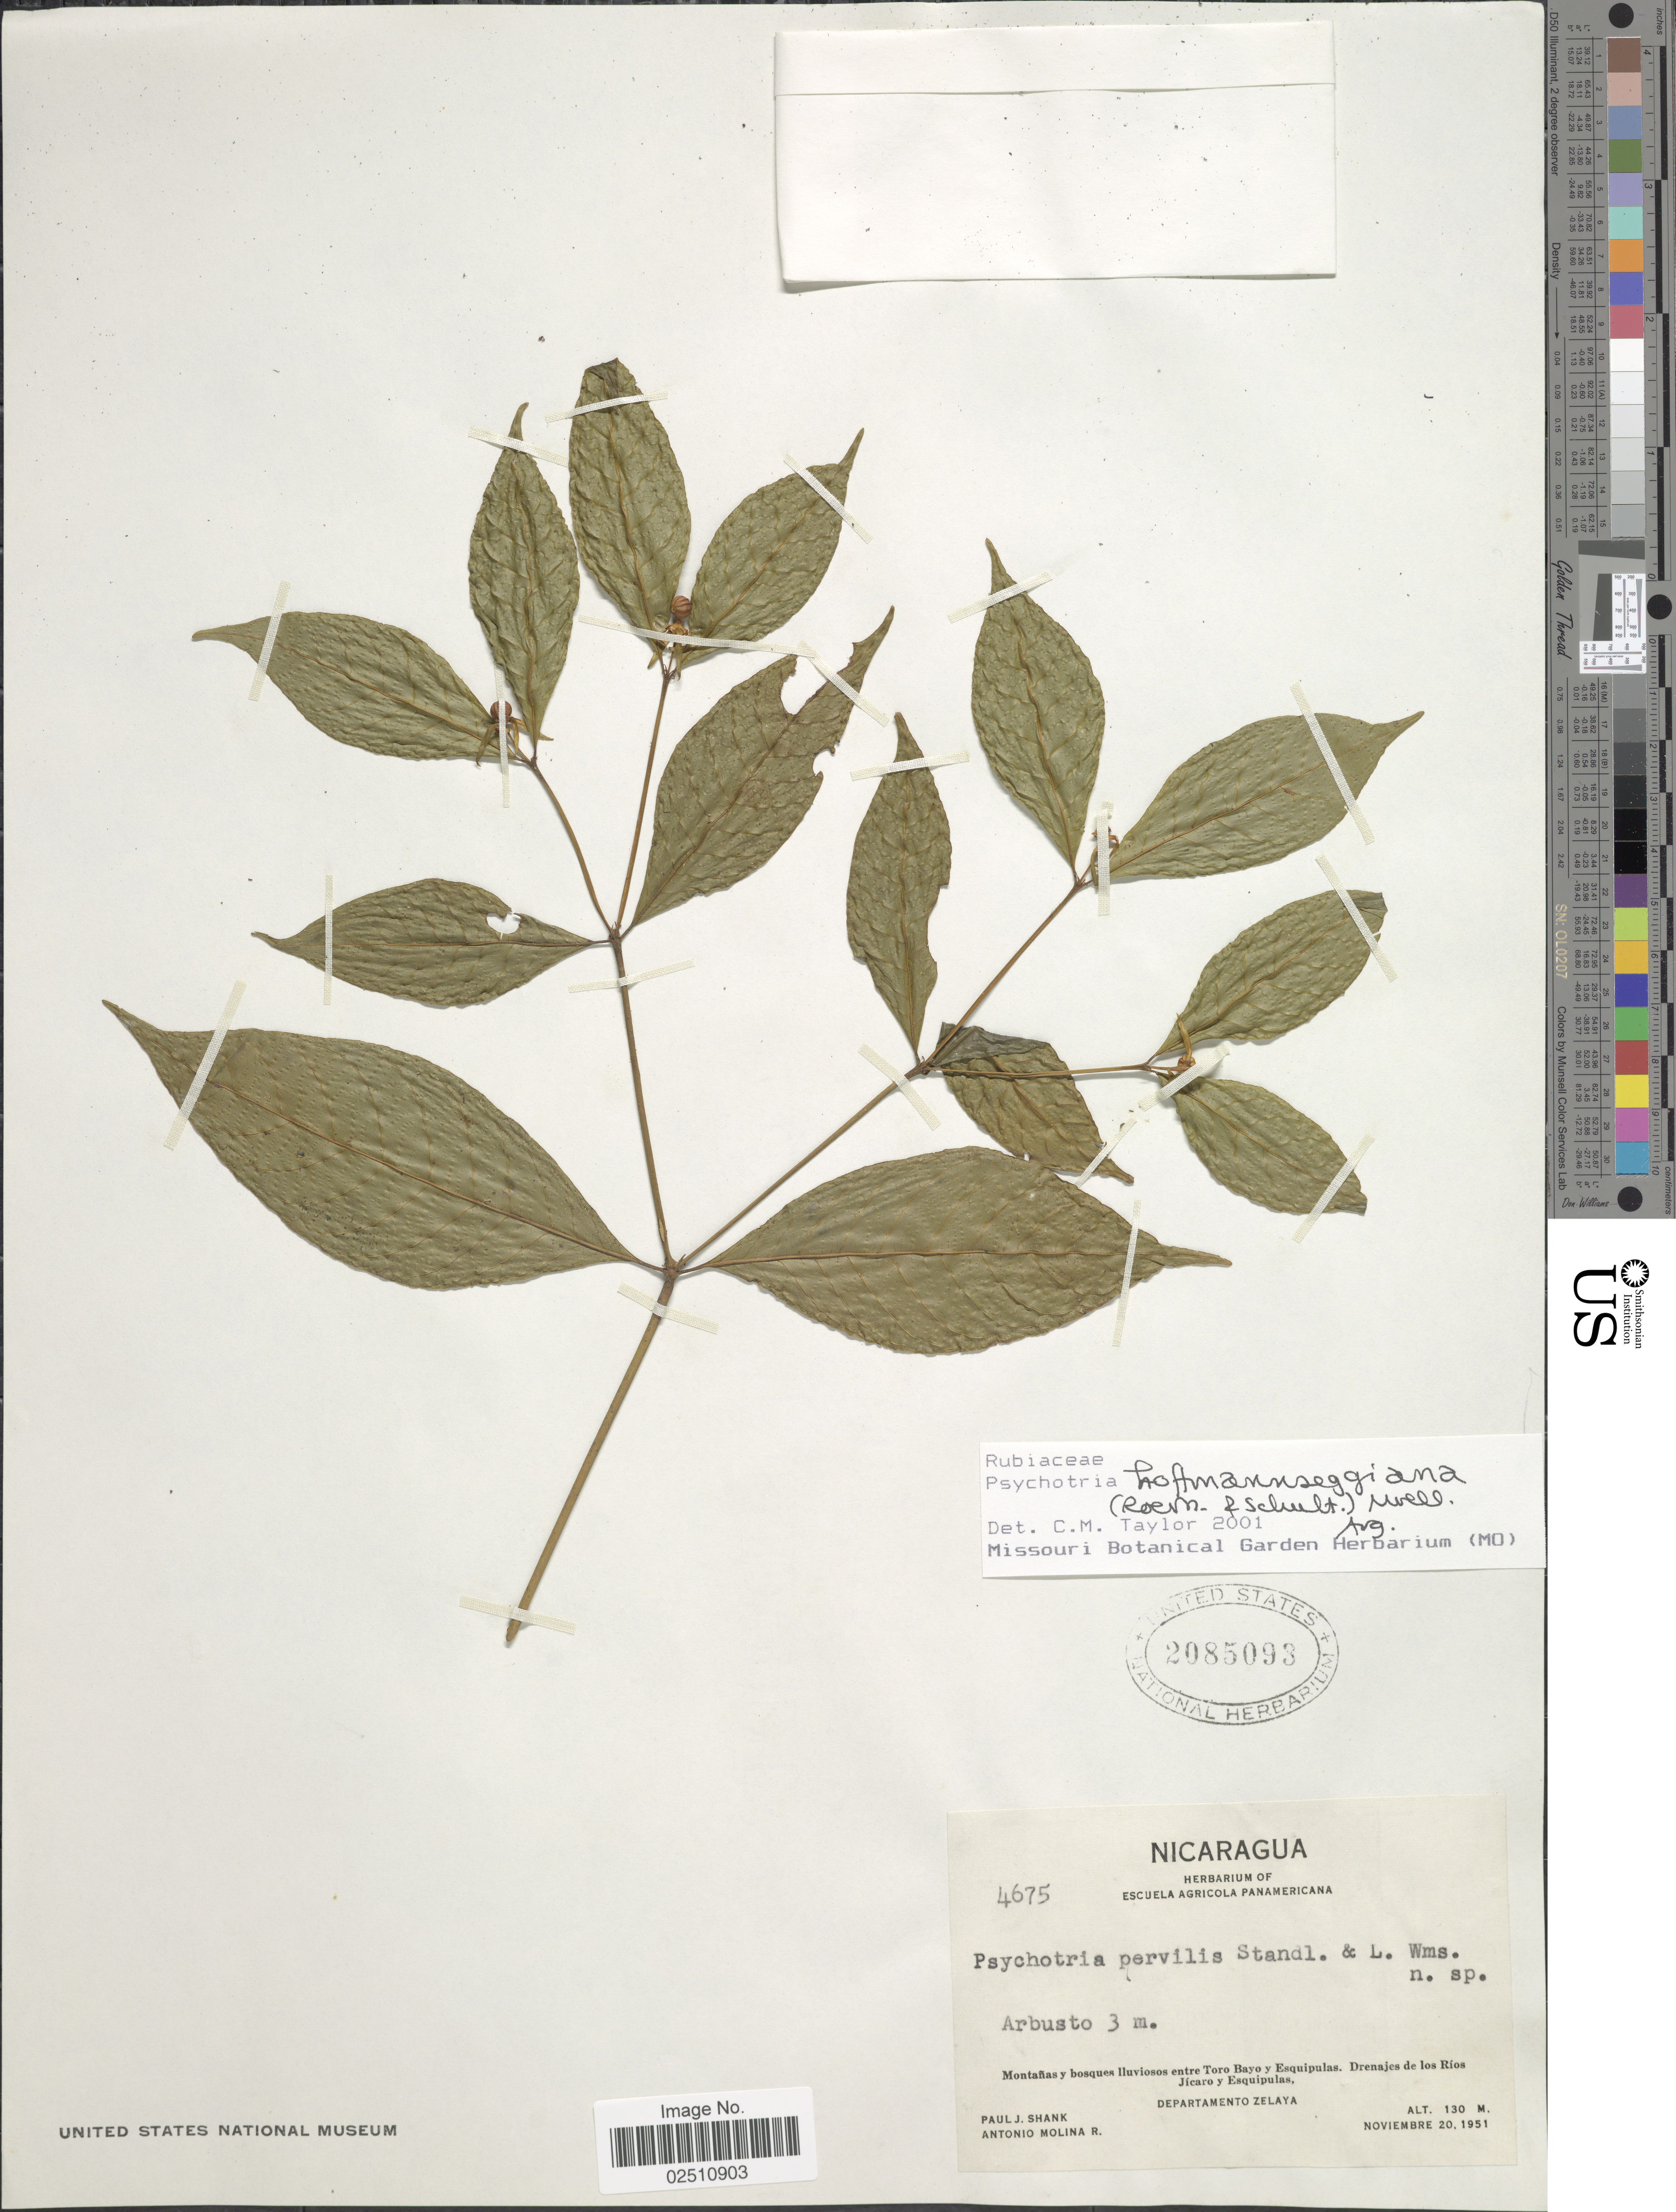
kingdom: Plantae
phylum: Tracheophyta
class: Magnoliopsida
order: Gentianales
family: Rubiaceae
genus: Psychotria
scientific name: Psychotria hoffmannseggiana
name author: (Willd. ex Roem. & Schult.) Müll. Arg.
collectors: P. J. Shank & A. Molina R.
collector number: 4675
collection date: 1951-11-20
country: Nicaragua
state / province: Atlantico Norte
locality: Montanas y bosques lluviosos entre Toro Bayo y Esquipulas, Drenajes de los Rios Jicaro y Esquipulas, Departamento Zelaya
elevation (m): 130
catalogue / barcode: US 2085093